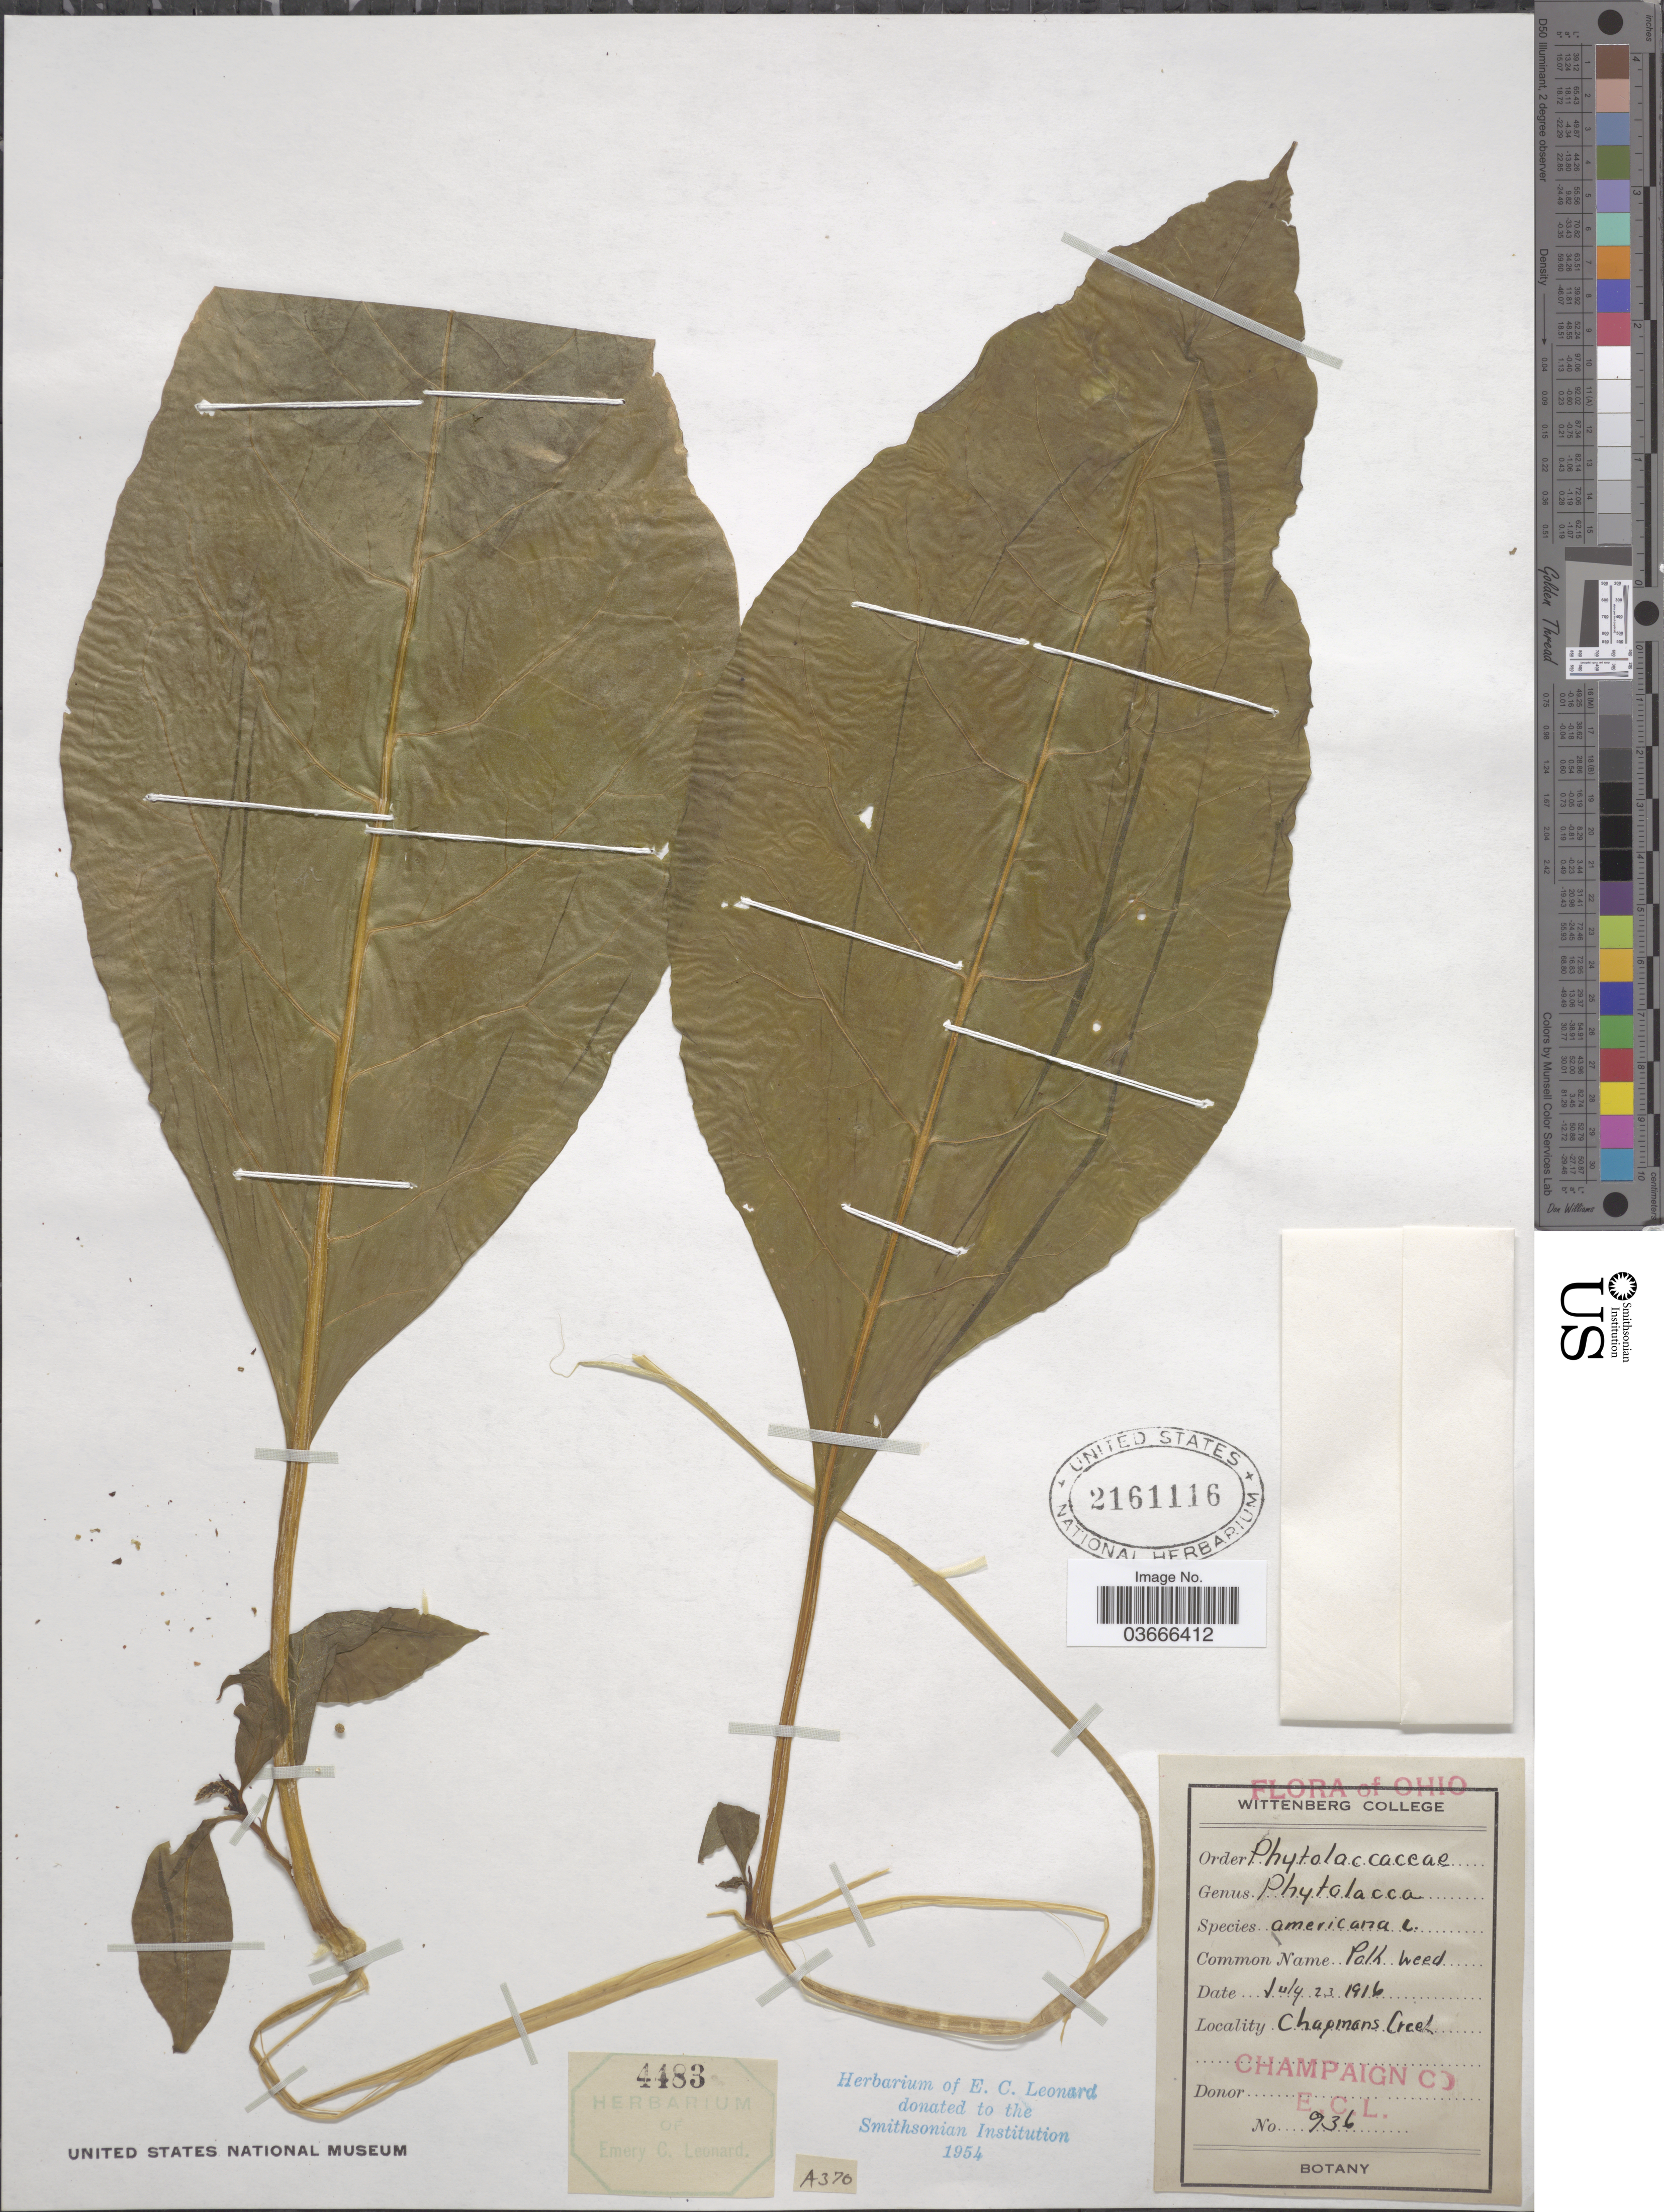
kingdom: Plantae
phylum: Tracheophyta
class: Magnoliopsida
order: Caryophyllales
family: Phytolaccaceae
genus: Phytolacca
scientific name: Phytolacca americana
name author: L.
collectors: E. C. Leonard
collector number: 936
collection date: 1916-07-23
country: United States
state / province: Ohio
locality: Chapmans Creek. Champaign Co.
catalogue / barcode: US 2161116